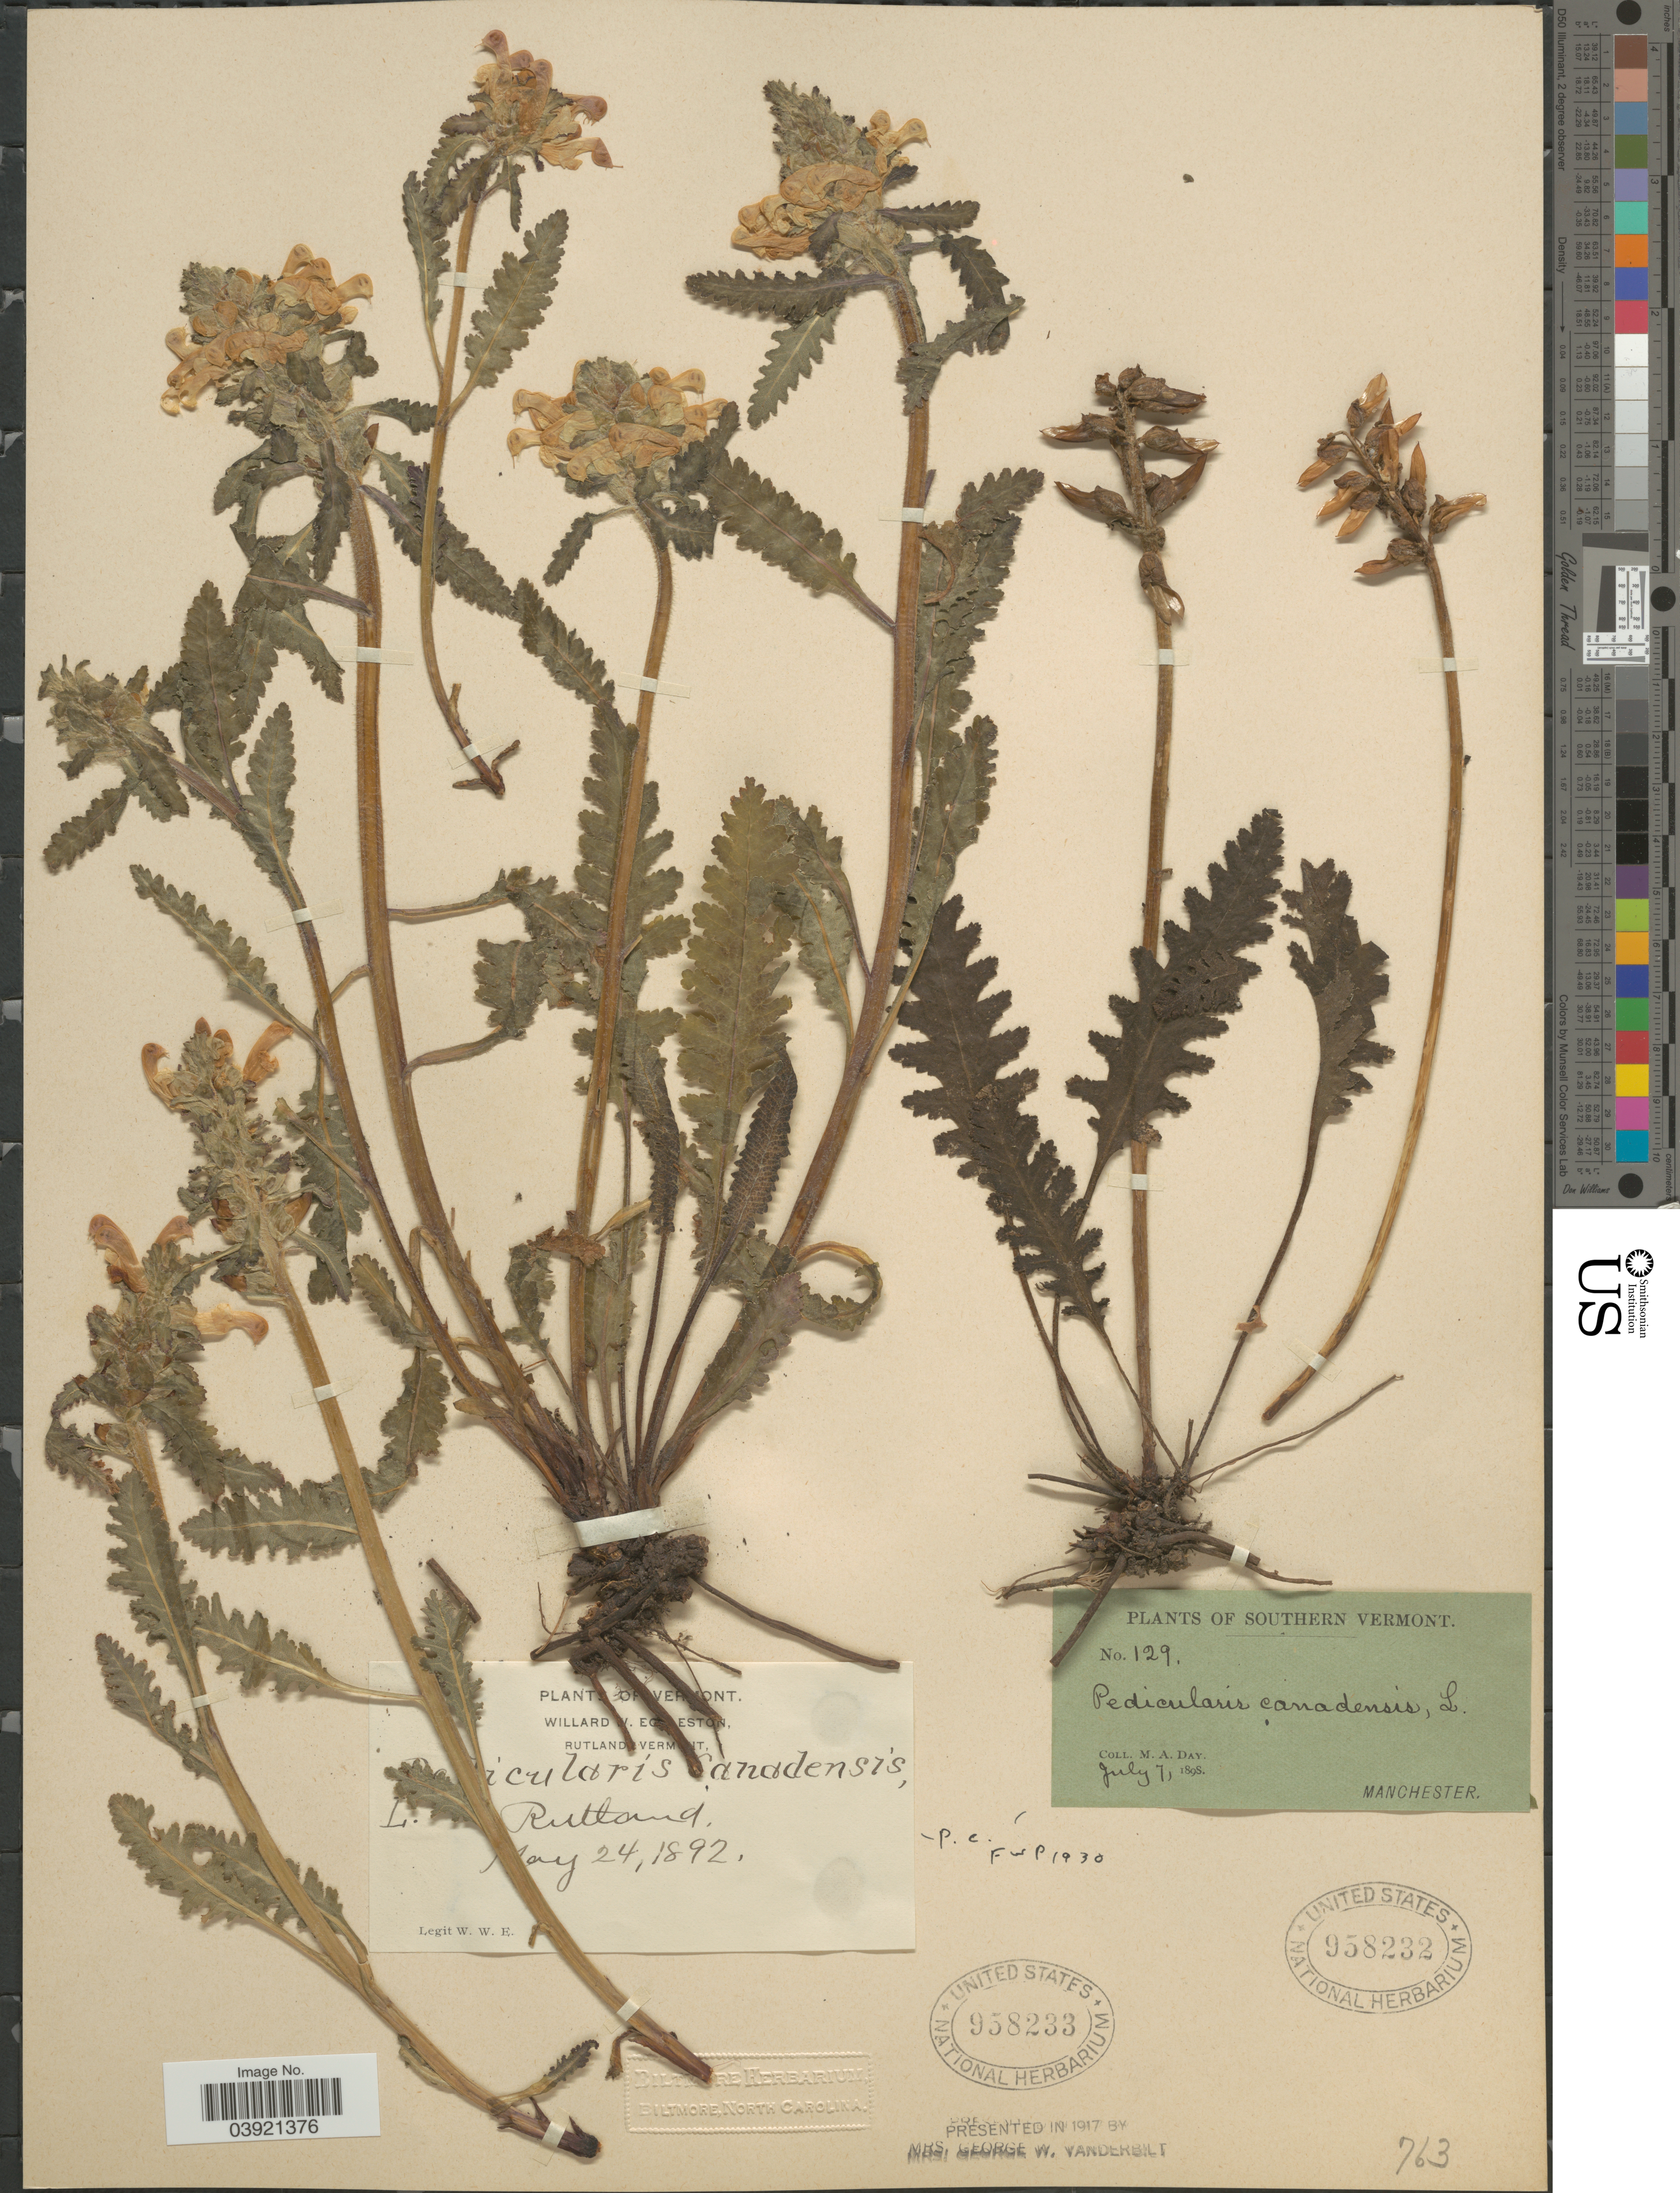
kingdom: Plantae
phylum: Tracheophyta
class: Magnoliopsida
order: Lamiales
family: Orobanchaceae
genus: Pedicularis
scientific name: Pedicularis canadensis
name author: L.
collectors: W. W. Eggleston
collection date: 1892-05-24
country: United States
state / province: Vermont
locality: Rutland.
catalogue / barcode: US 958233